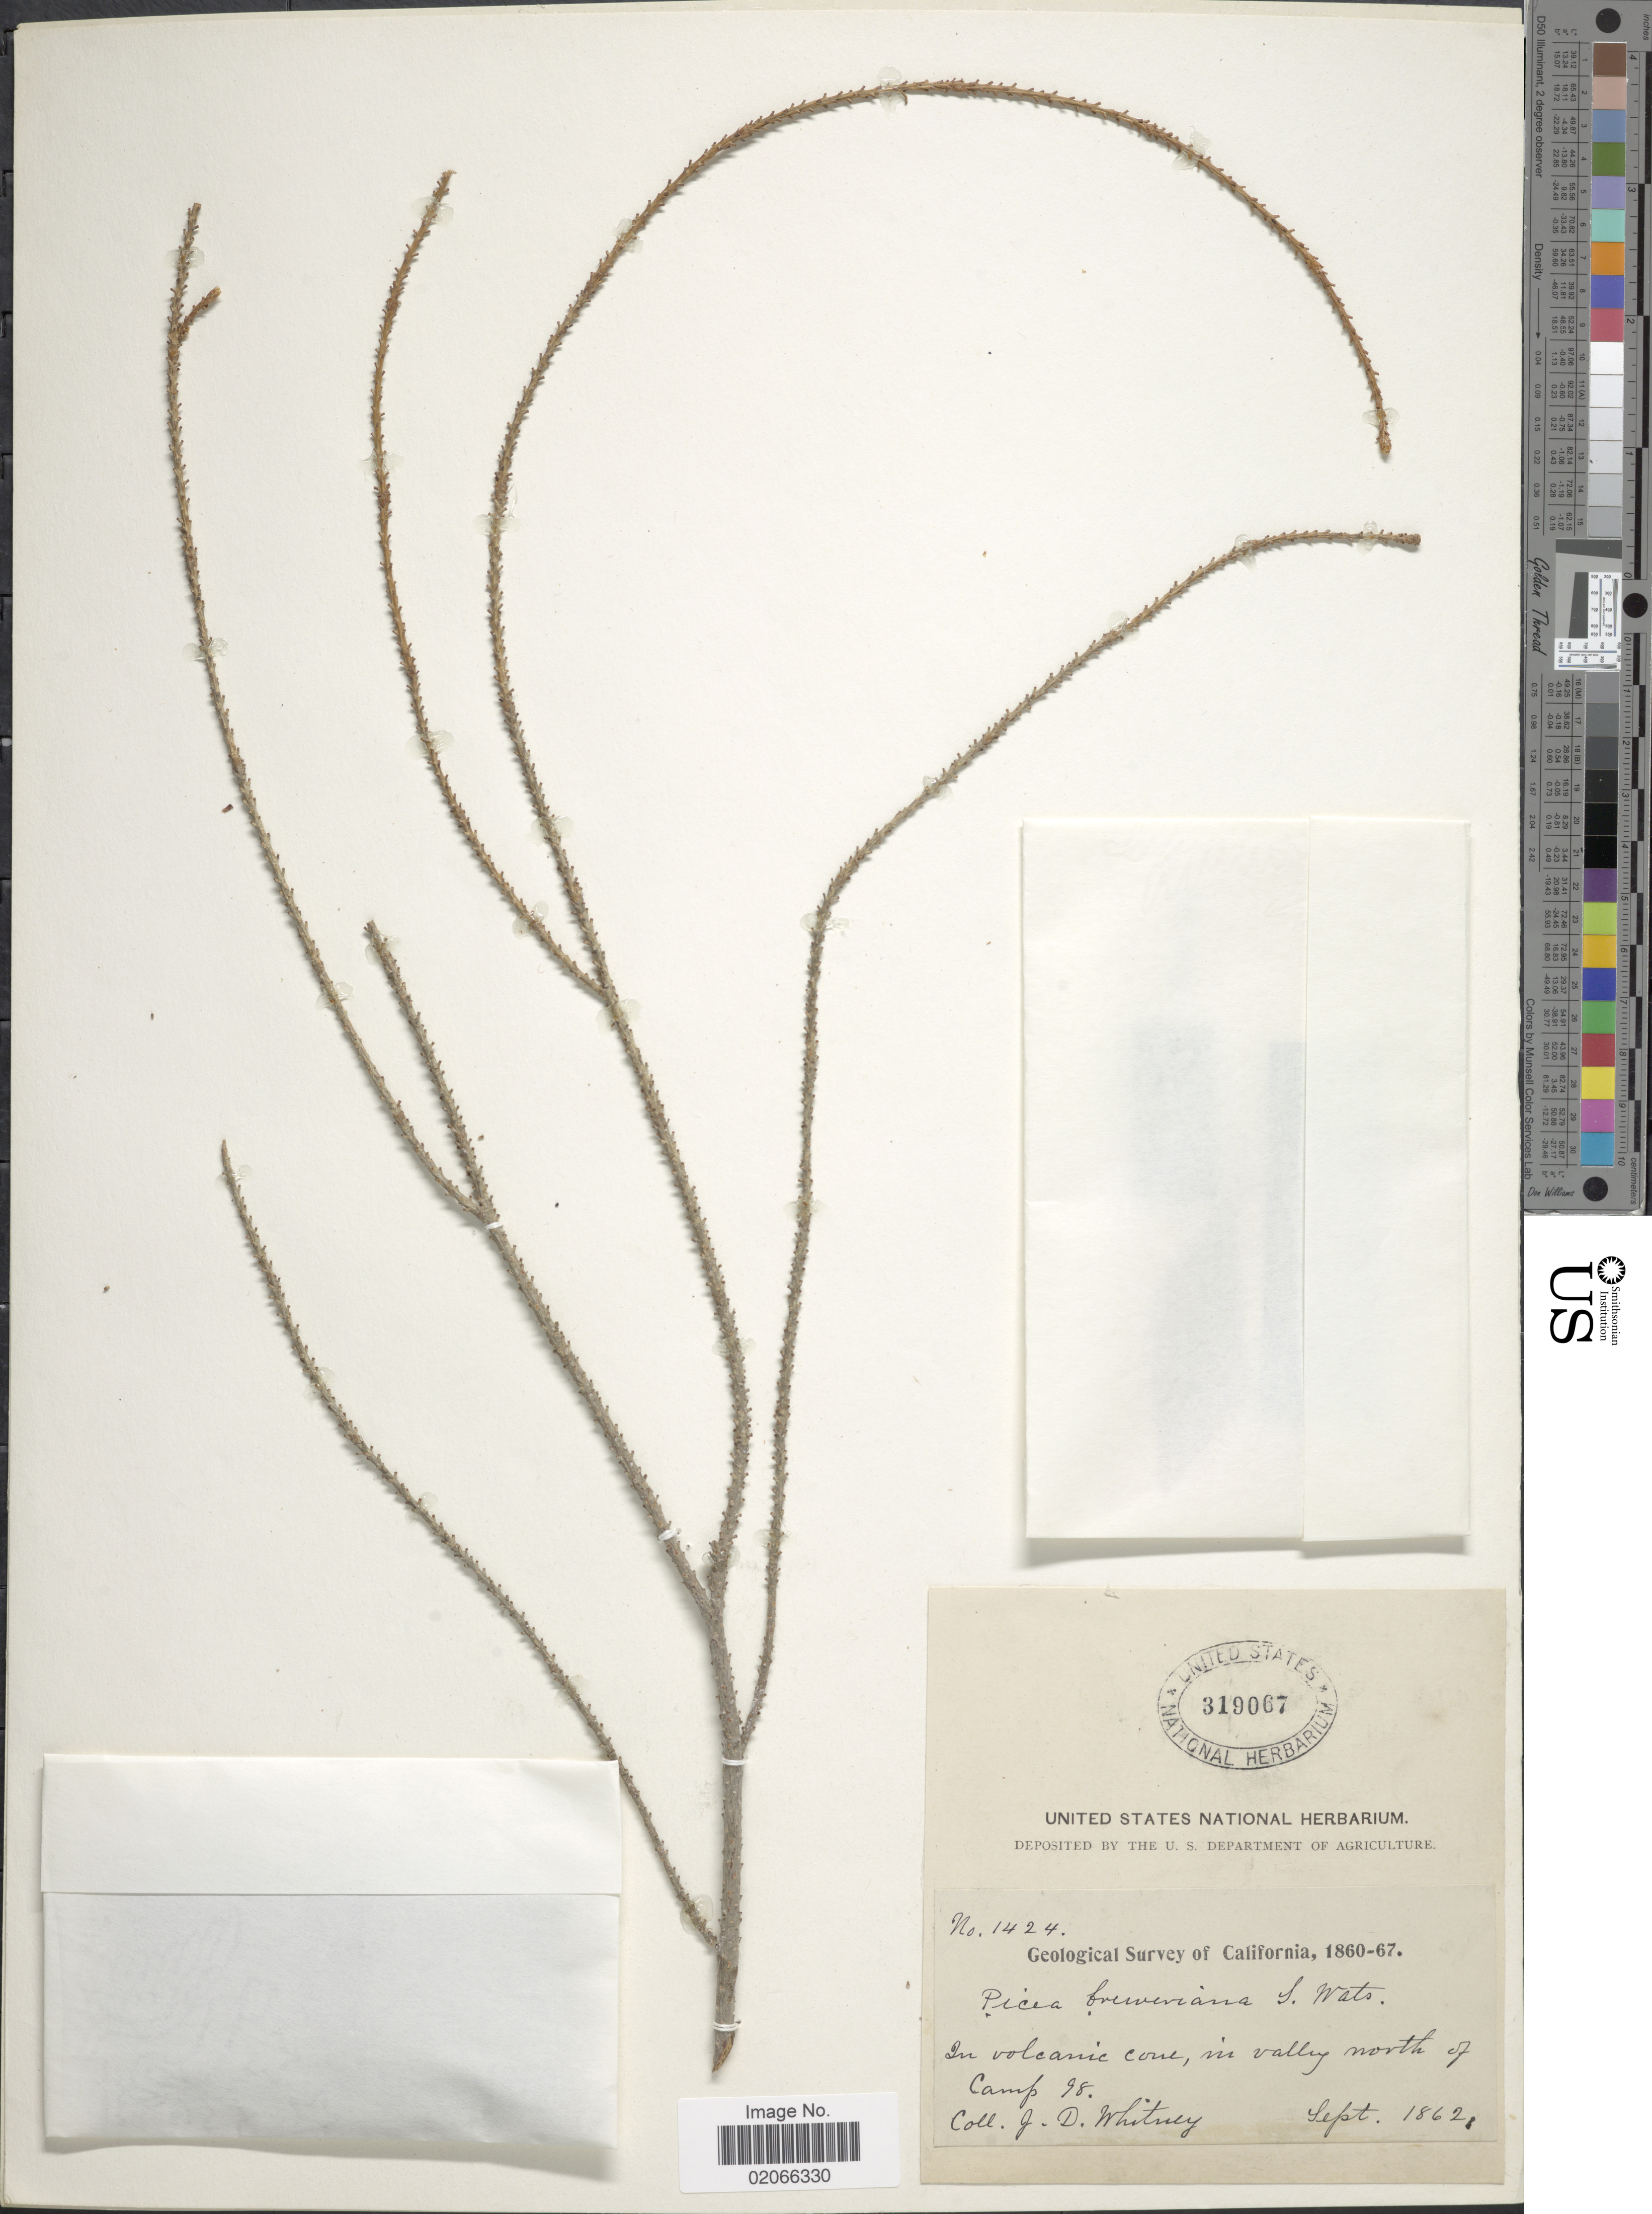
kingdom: Plantae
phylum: Tracheophyta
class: Pinopsida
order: Pinales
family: Pinaceae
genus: Picea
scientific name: Picea breweriana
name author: S. Watson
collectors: J. Whitney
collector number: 1424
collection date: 1862-09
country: United States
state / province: California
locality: In volcanic cone, in valley north of Camp 98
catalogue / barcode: US 319067